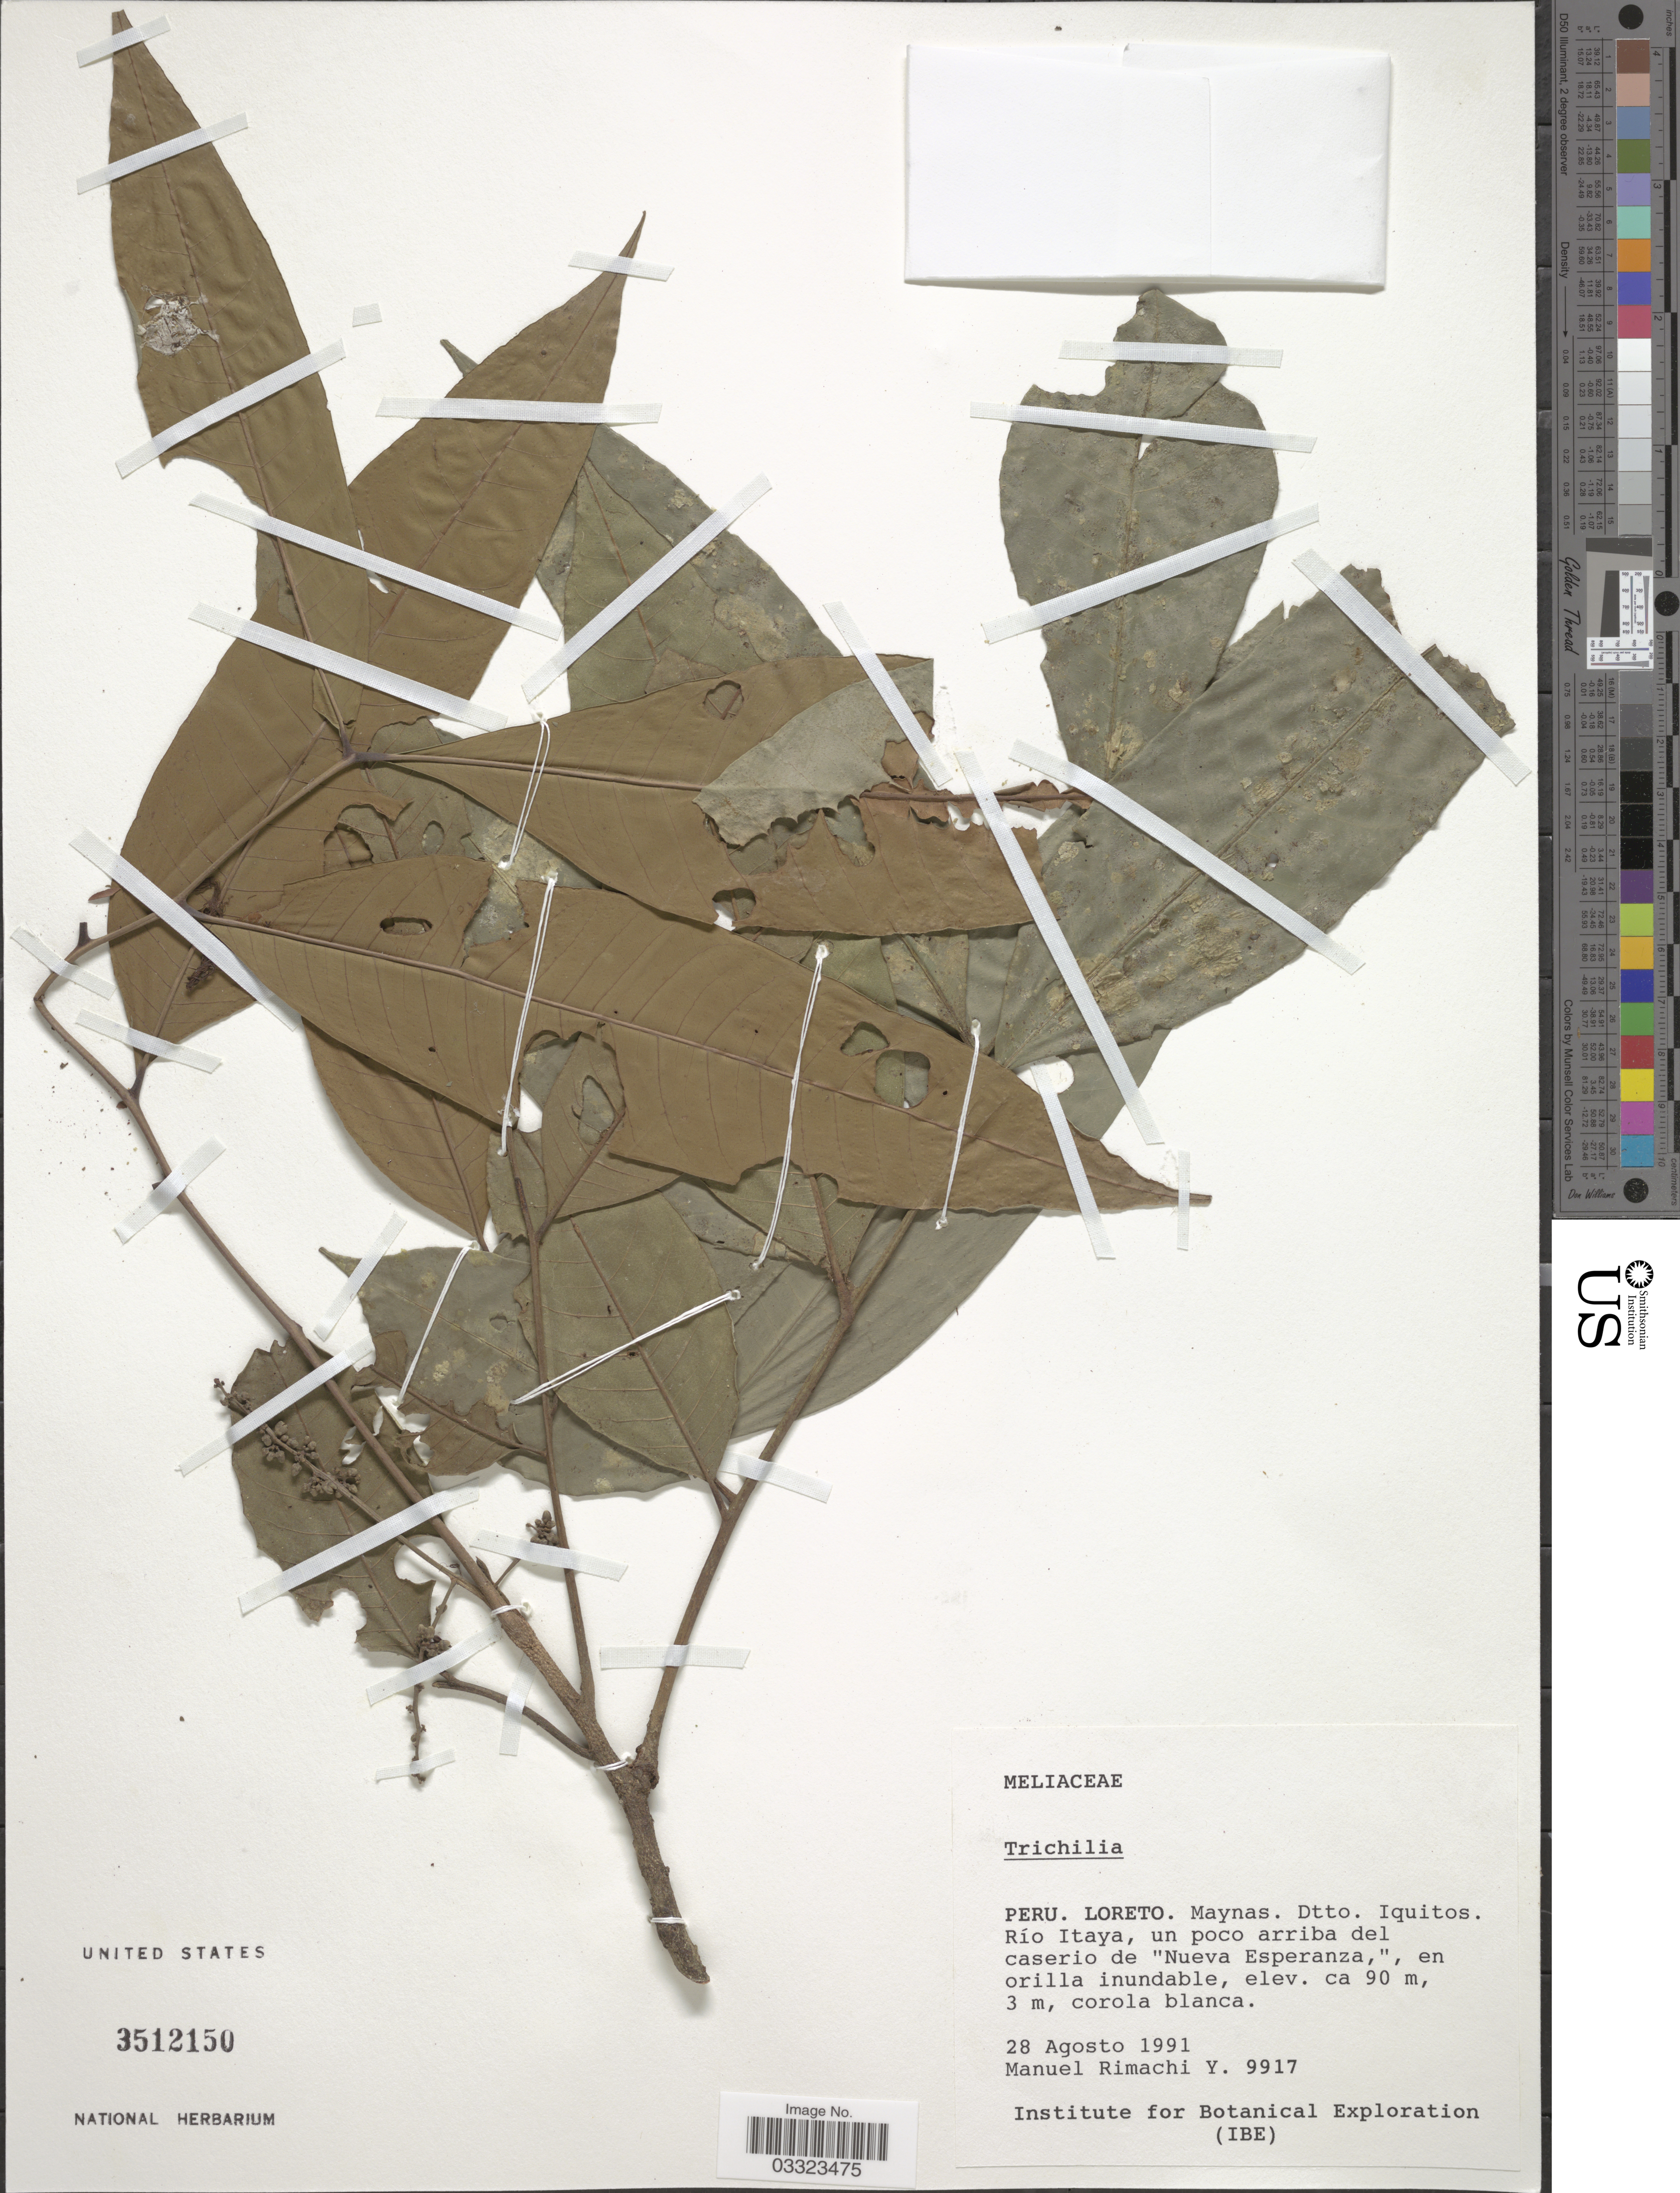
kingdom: Plantae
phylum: Tracheophyta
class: Magnoliopsida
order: Sapindales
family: Meliaceae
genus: Trichilia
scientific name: Trichilia sp.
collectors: M. Rimachi Y.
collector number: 9917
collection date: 1991-08-28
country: Peru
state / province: Loreto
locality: Maynas. Dtto. Iquitos. Río Itaya, un poco arriba del caserio de "Nueva Esperanza,".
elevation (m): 90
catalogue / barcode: US 3512150